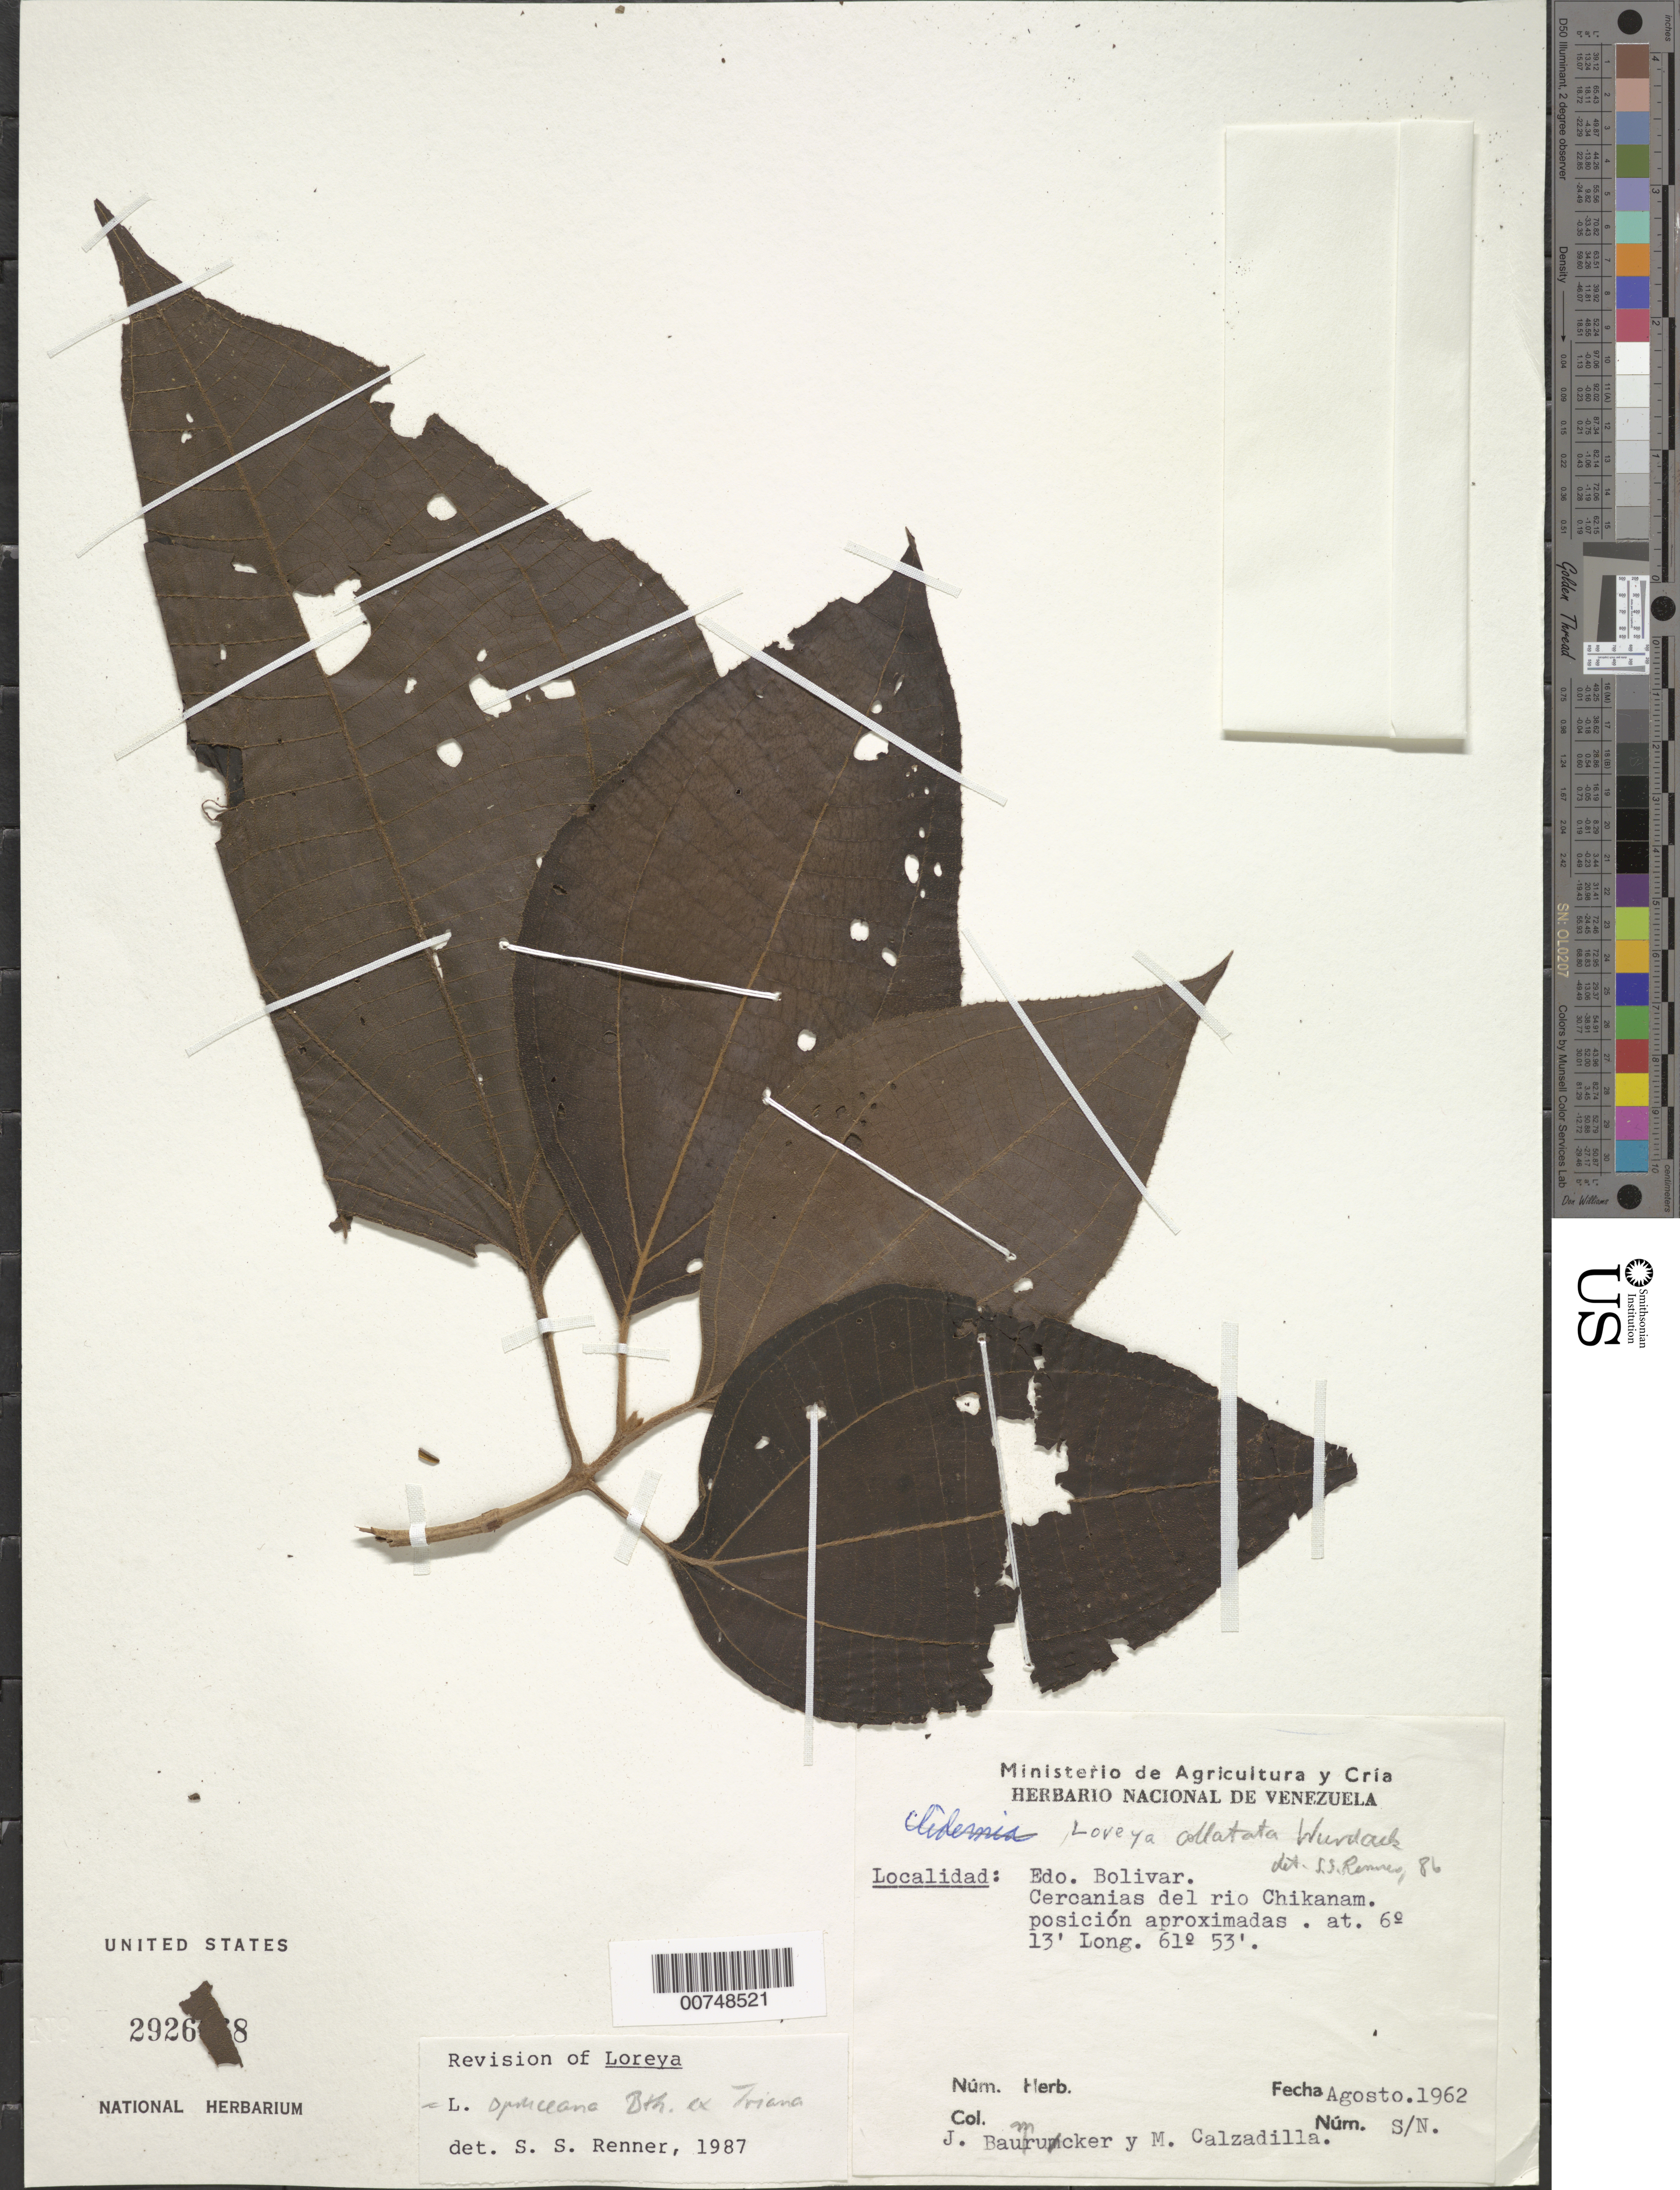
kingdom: Plantae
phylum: Tracheophyta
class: Magnoliopsida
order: Myrtales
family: Melastomataceae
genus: Bellucia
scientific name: Bellucia spruceana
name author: (Triana) J.F. Macbr.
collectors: J. Baumrucker & M. Calzadillas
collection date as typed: Aug-62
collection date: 1962-08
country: Venezuela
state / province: Bolívar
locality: Río Chikanam, cercanias del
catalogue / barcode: US 2926068